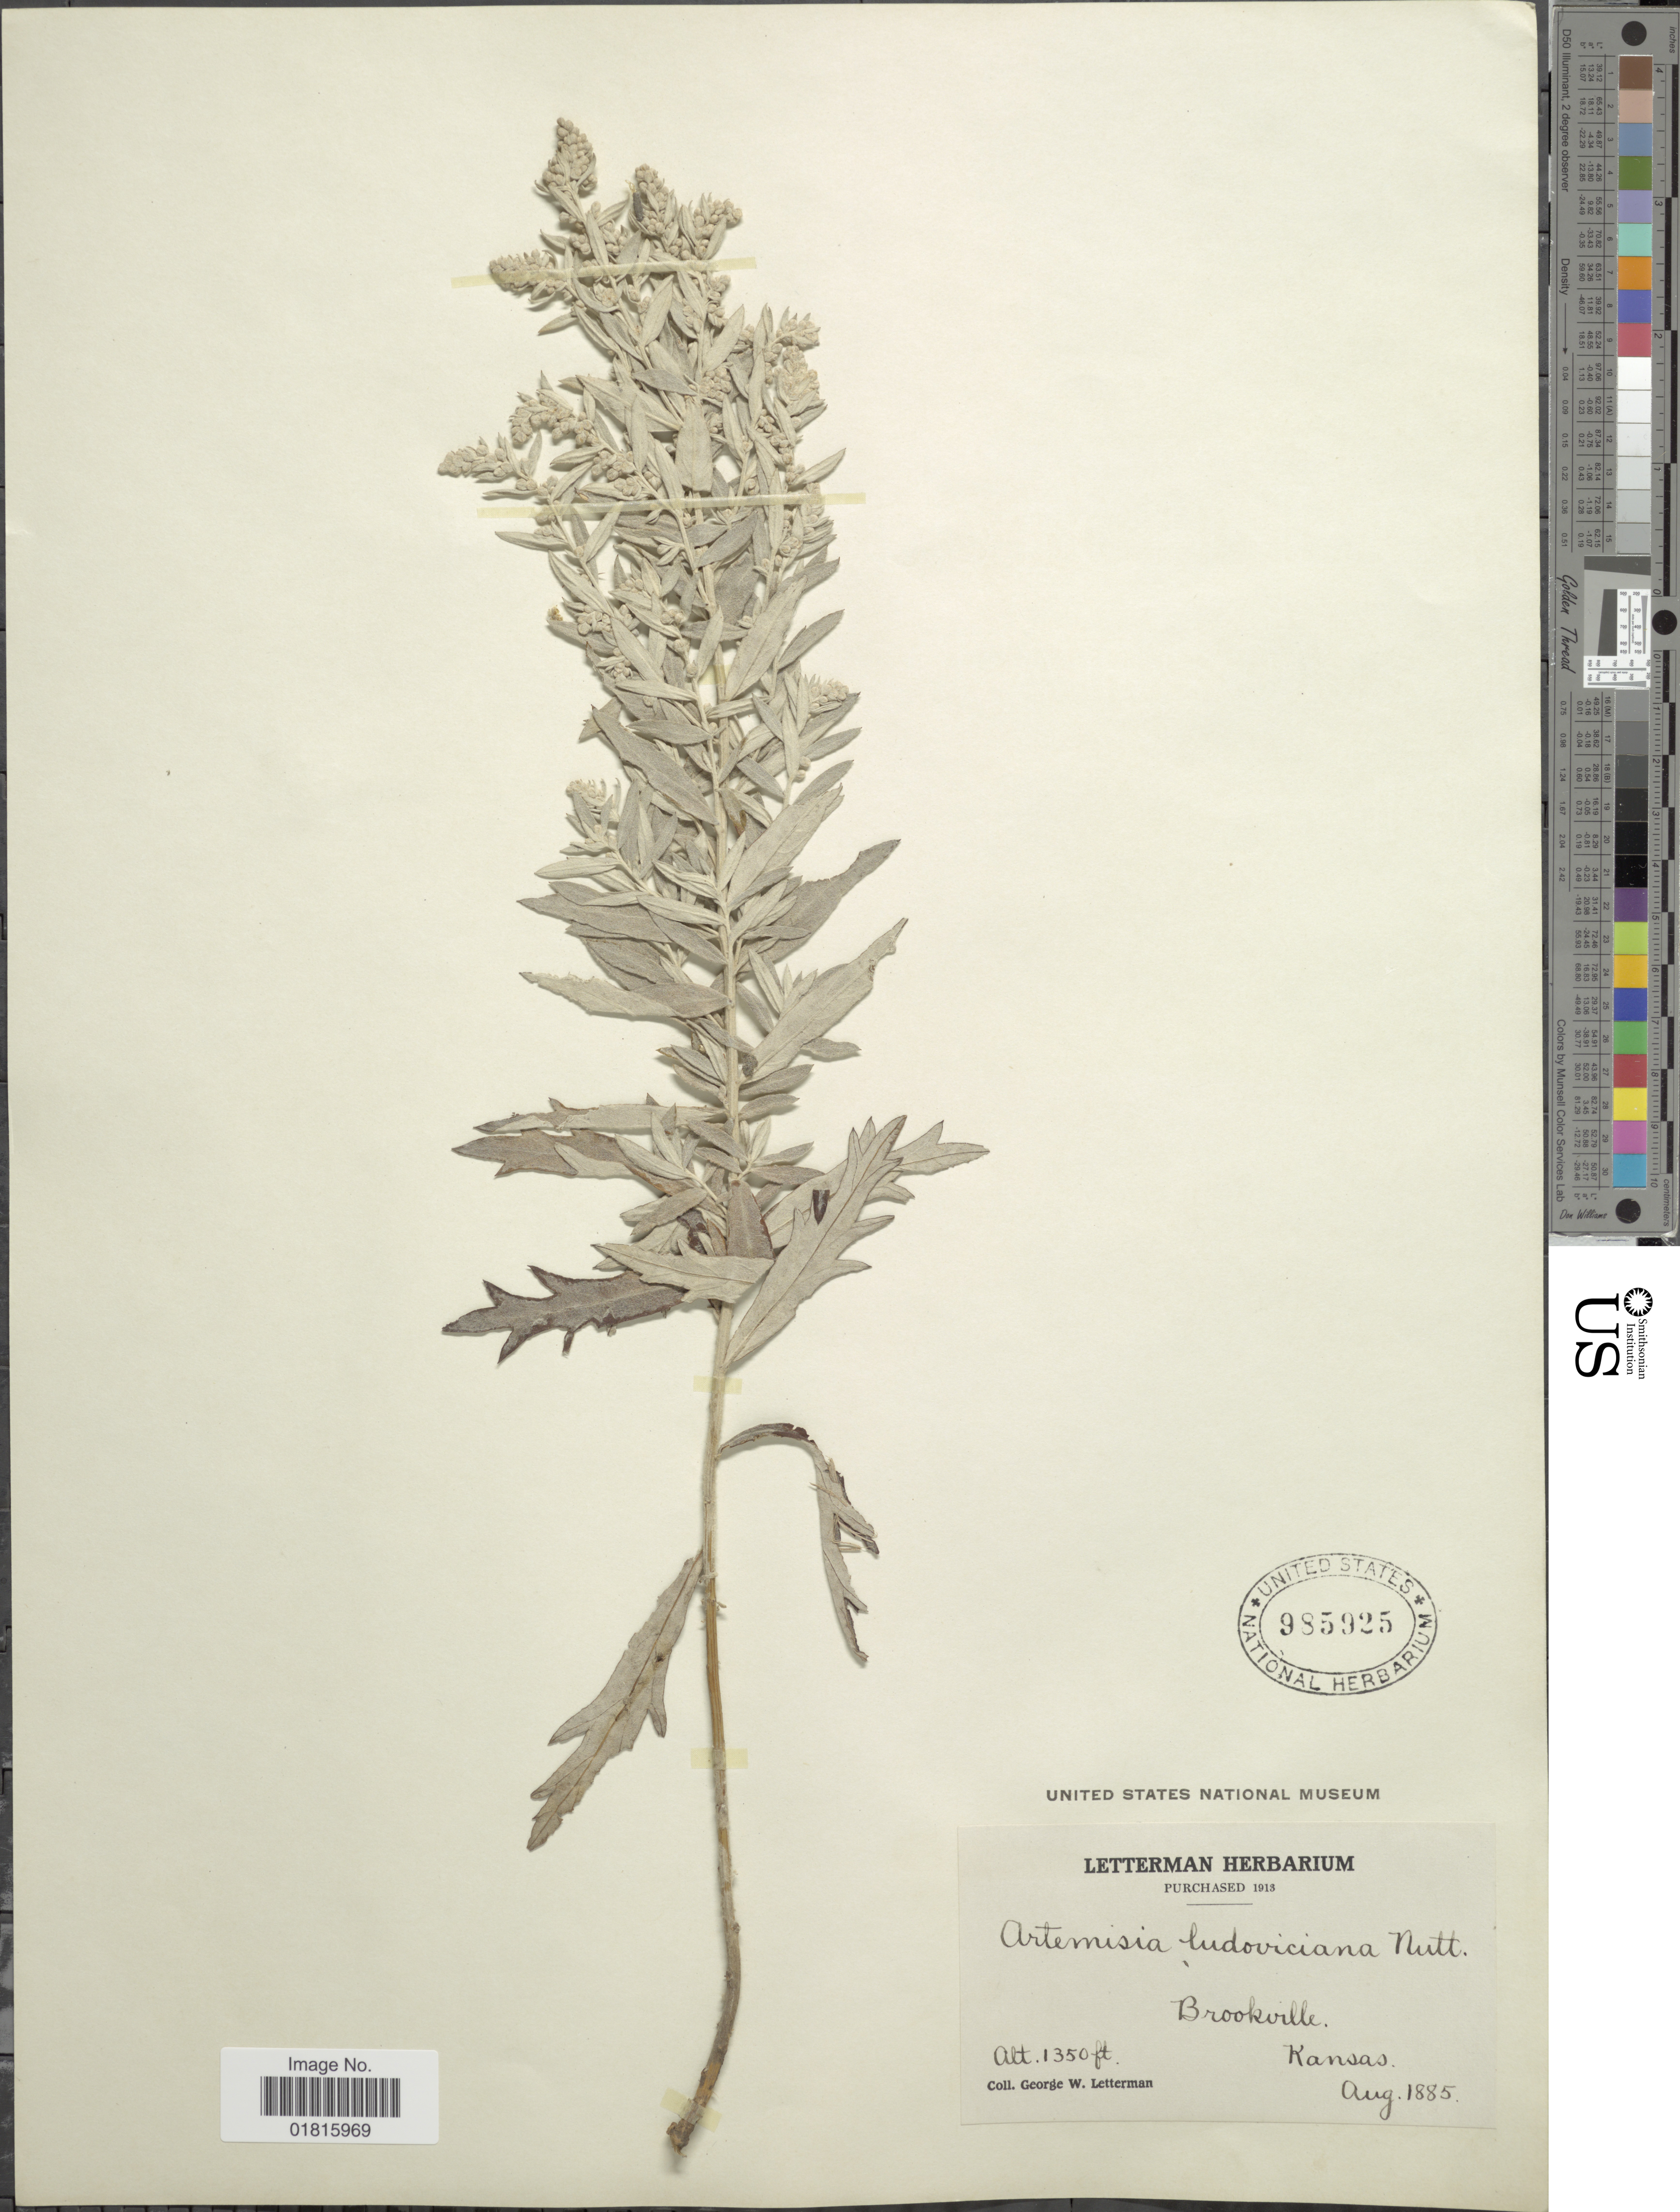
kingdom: Plantae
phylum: Tracheophyta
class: Magnoliopsida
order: Asterales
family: Asteraceae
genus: Artemisia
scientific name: Artemisia ludoviciana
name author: Nutt.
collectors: G. W. Letterman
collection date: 1885-08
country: United States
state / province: Kansas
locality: Brooksville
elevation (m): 411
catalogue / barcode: US 985925